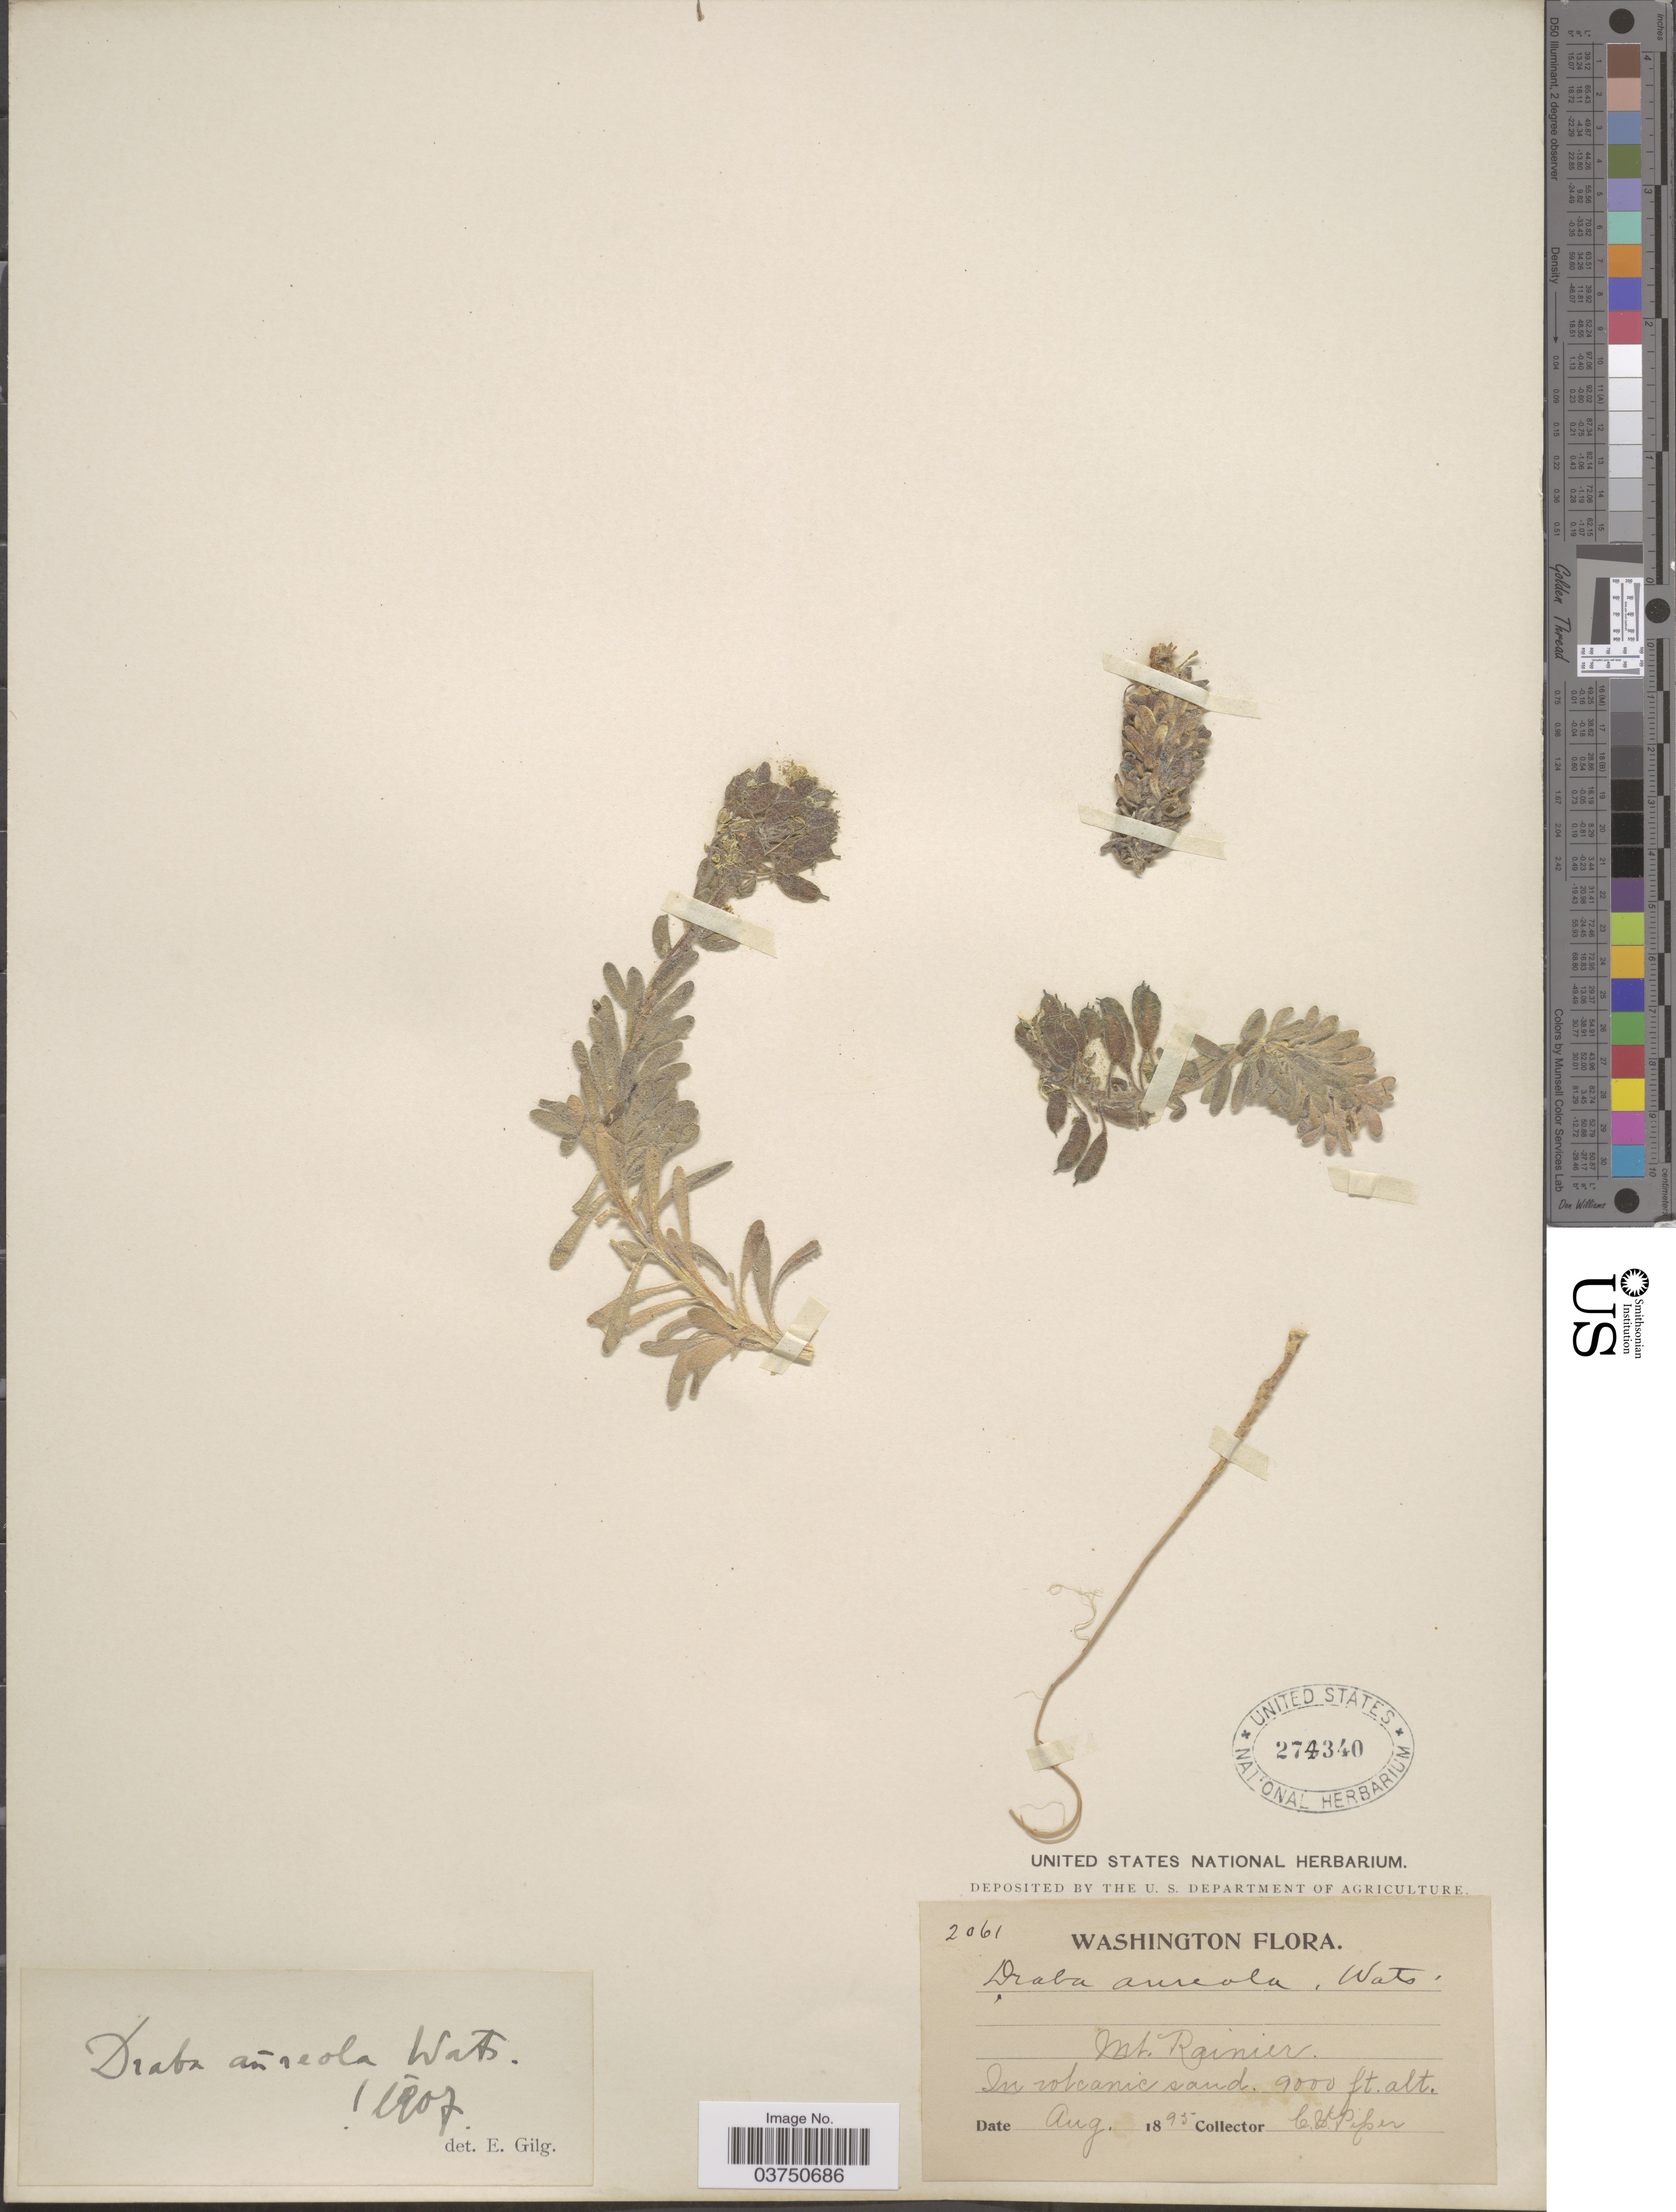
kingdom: Plantae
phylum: Tracheophyta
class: Magnoliopsida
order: Brassicales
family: Brassicaceae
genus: Draba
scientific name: Draba aureola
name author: S. Watson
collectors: C. V. Piper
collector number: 2061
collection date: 1895-08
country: United States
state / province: Washington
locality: Mt. Rainier.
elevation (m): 2743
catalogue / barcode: US 274340